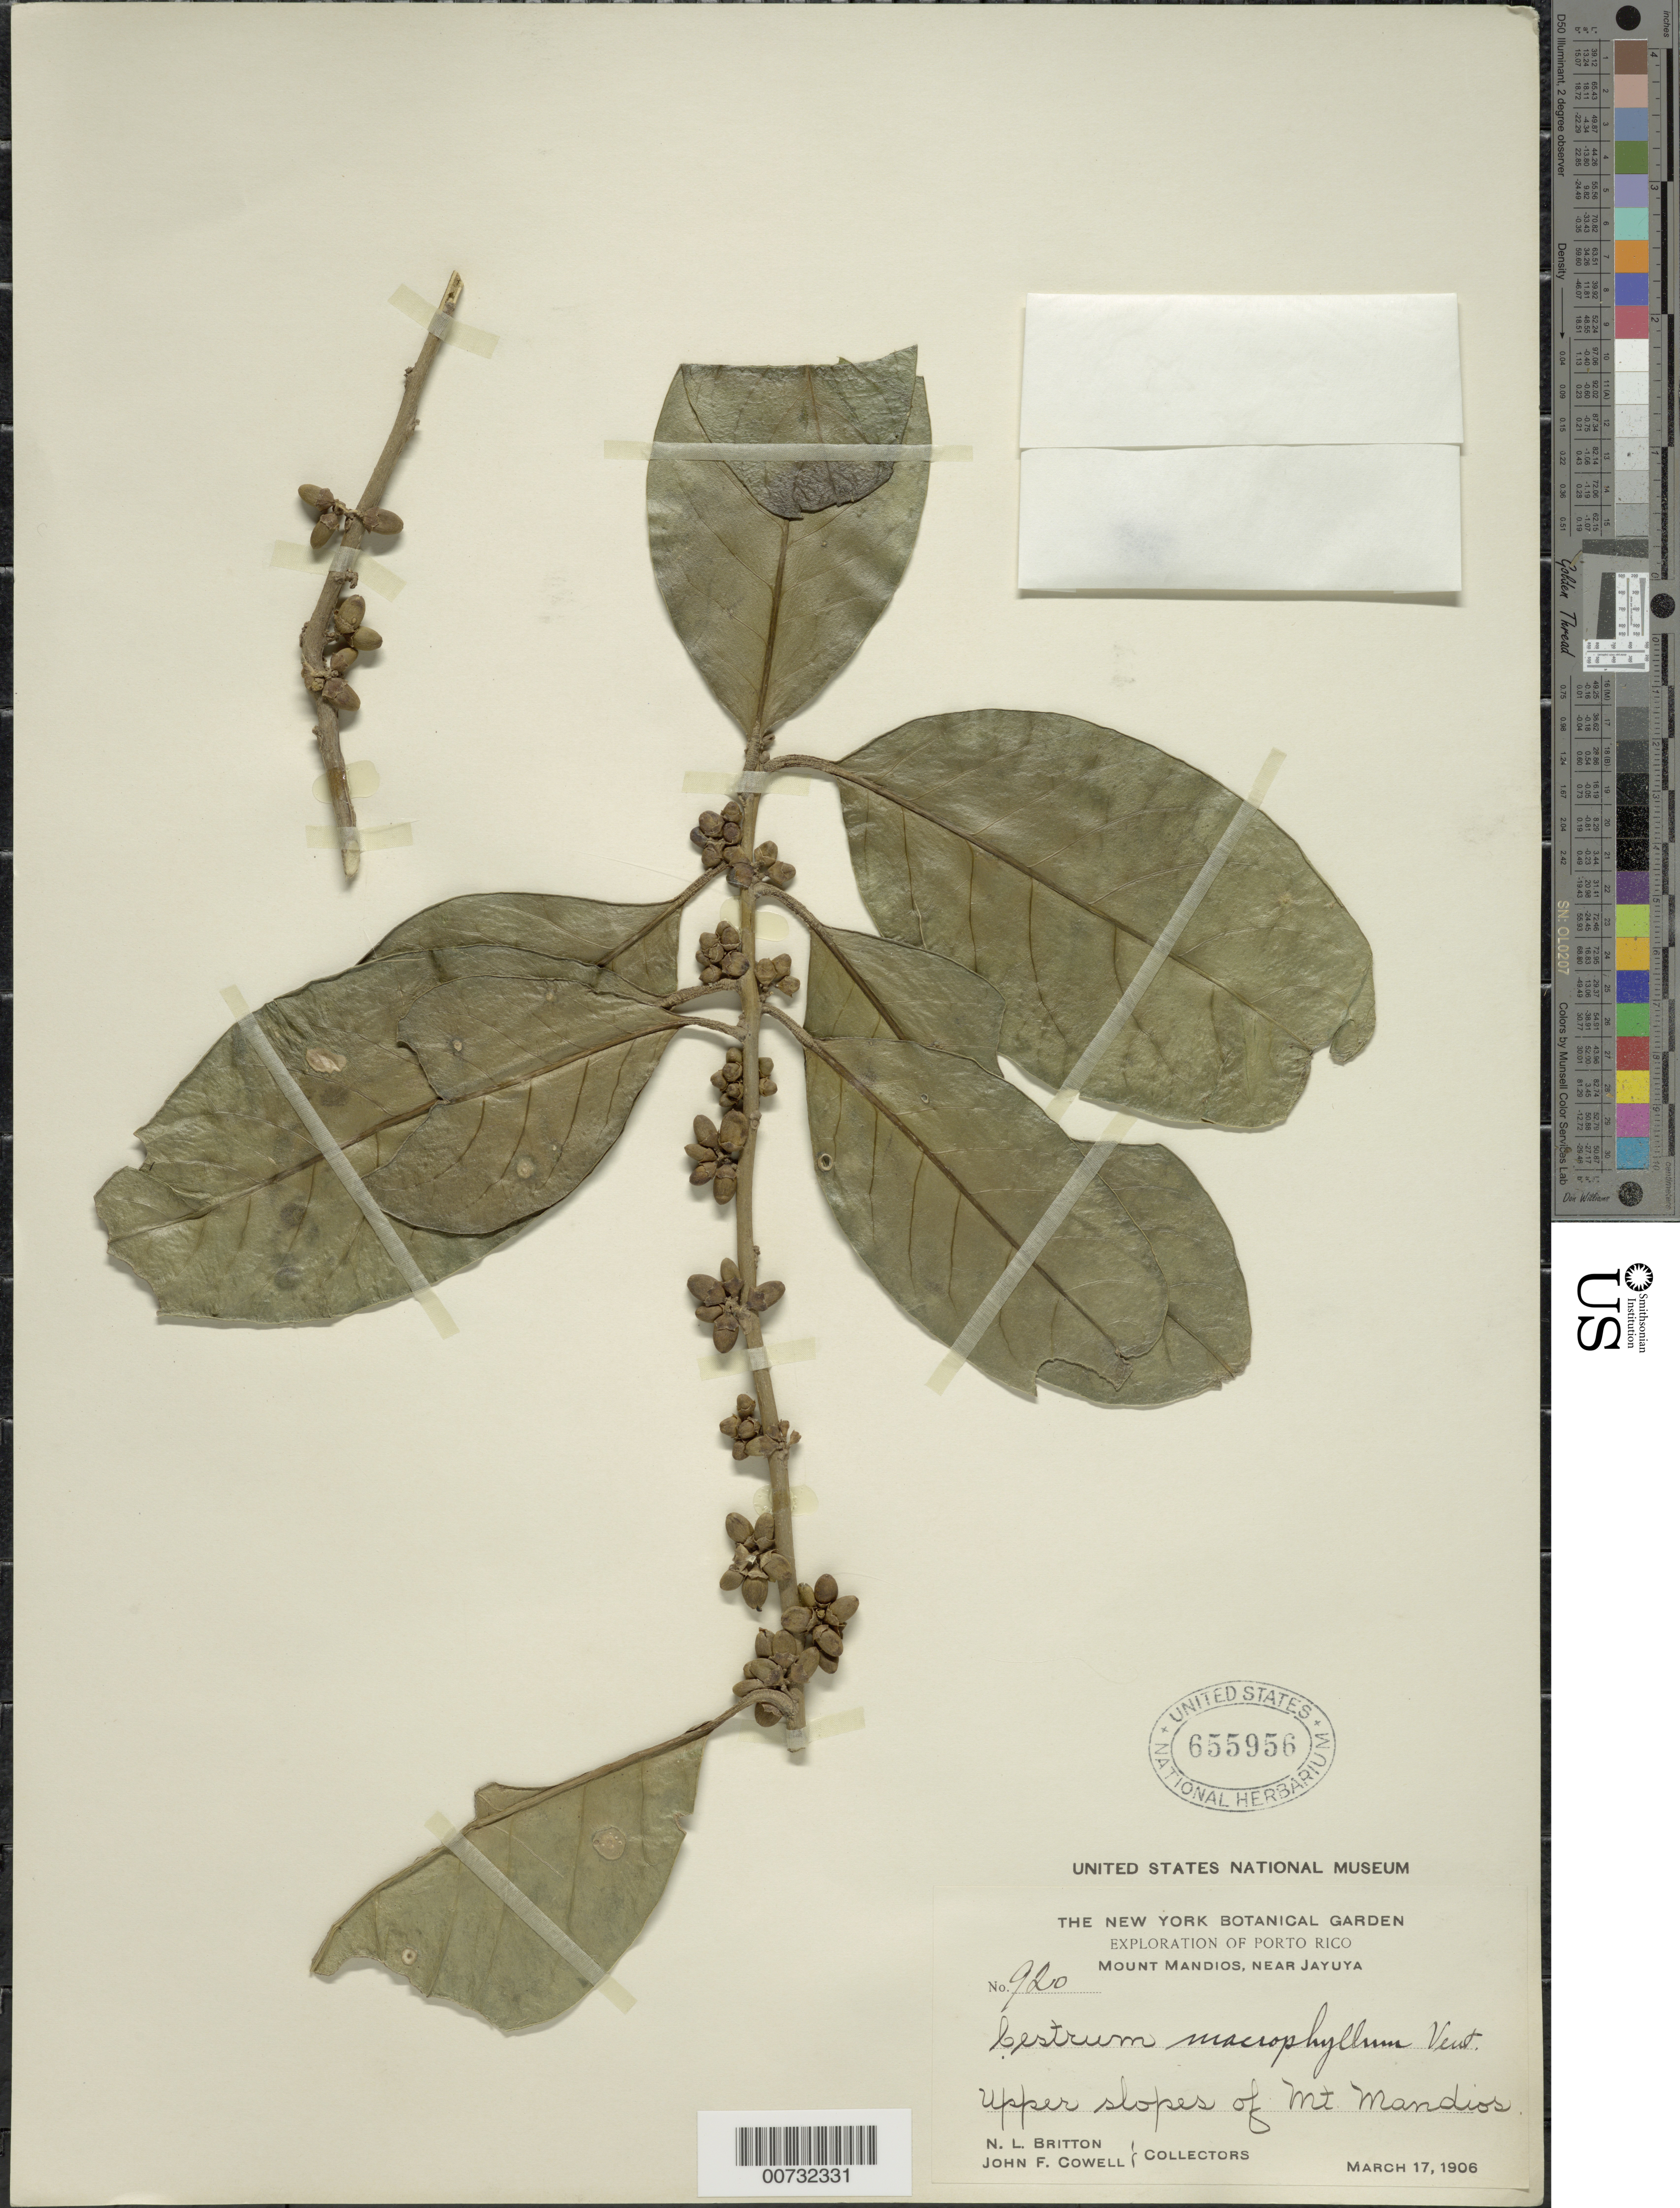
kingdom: Plantae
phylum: Tracheophyta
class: Magnoliopsida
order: Solanales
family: Solanaceae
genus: Cestrum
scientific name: Cestrum macrophyllum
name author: Vent.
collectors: N. Britton & J. F. Cowell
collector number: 920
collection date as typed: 17 Mar 1906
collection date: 1906-03-17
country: Puerto Rico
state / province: Jayuya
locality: Mount Mandios, near Jayuya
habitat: Upper slopes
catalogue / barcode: US 655956